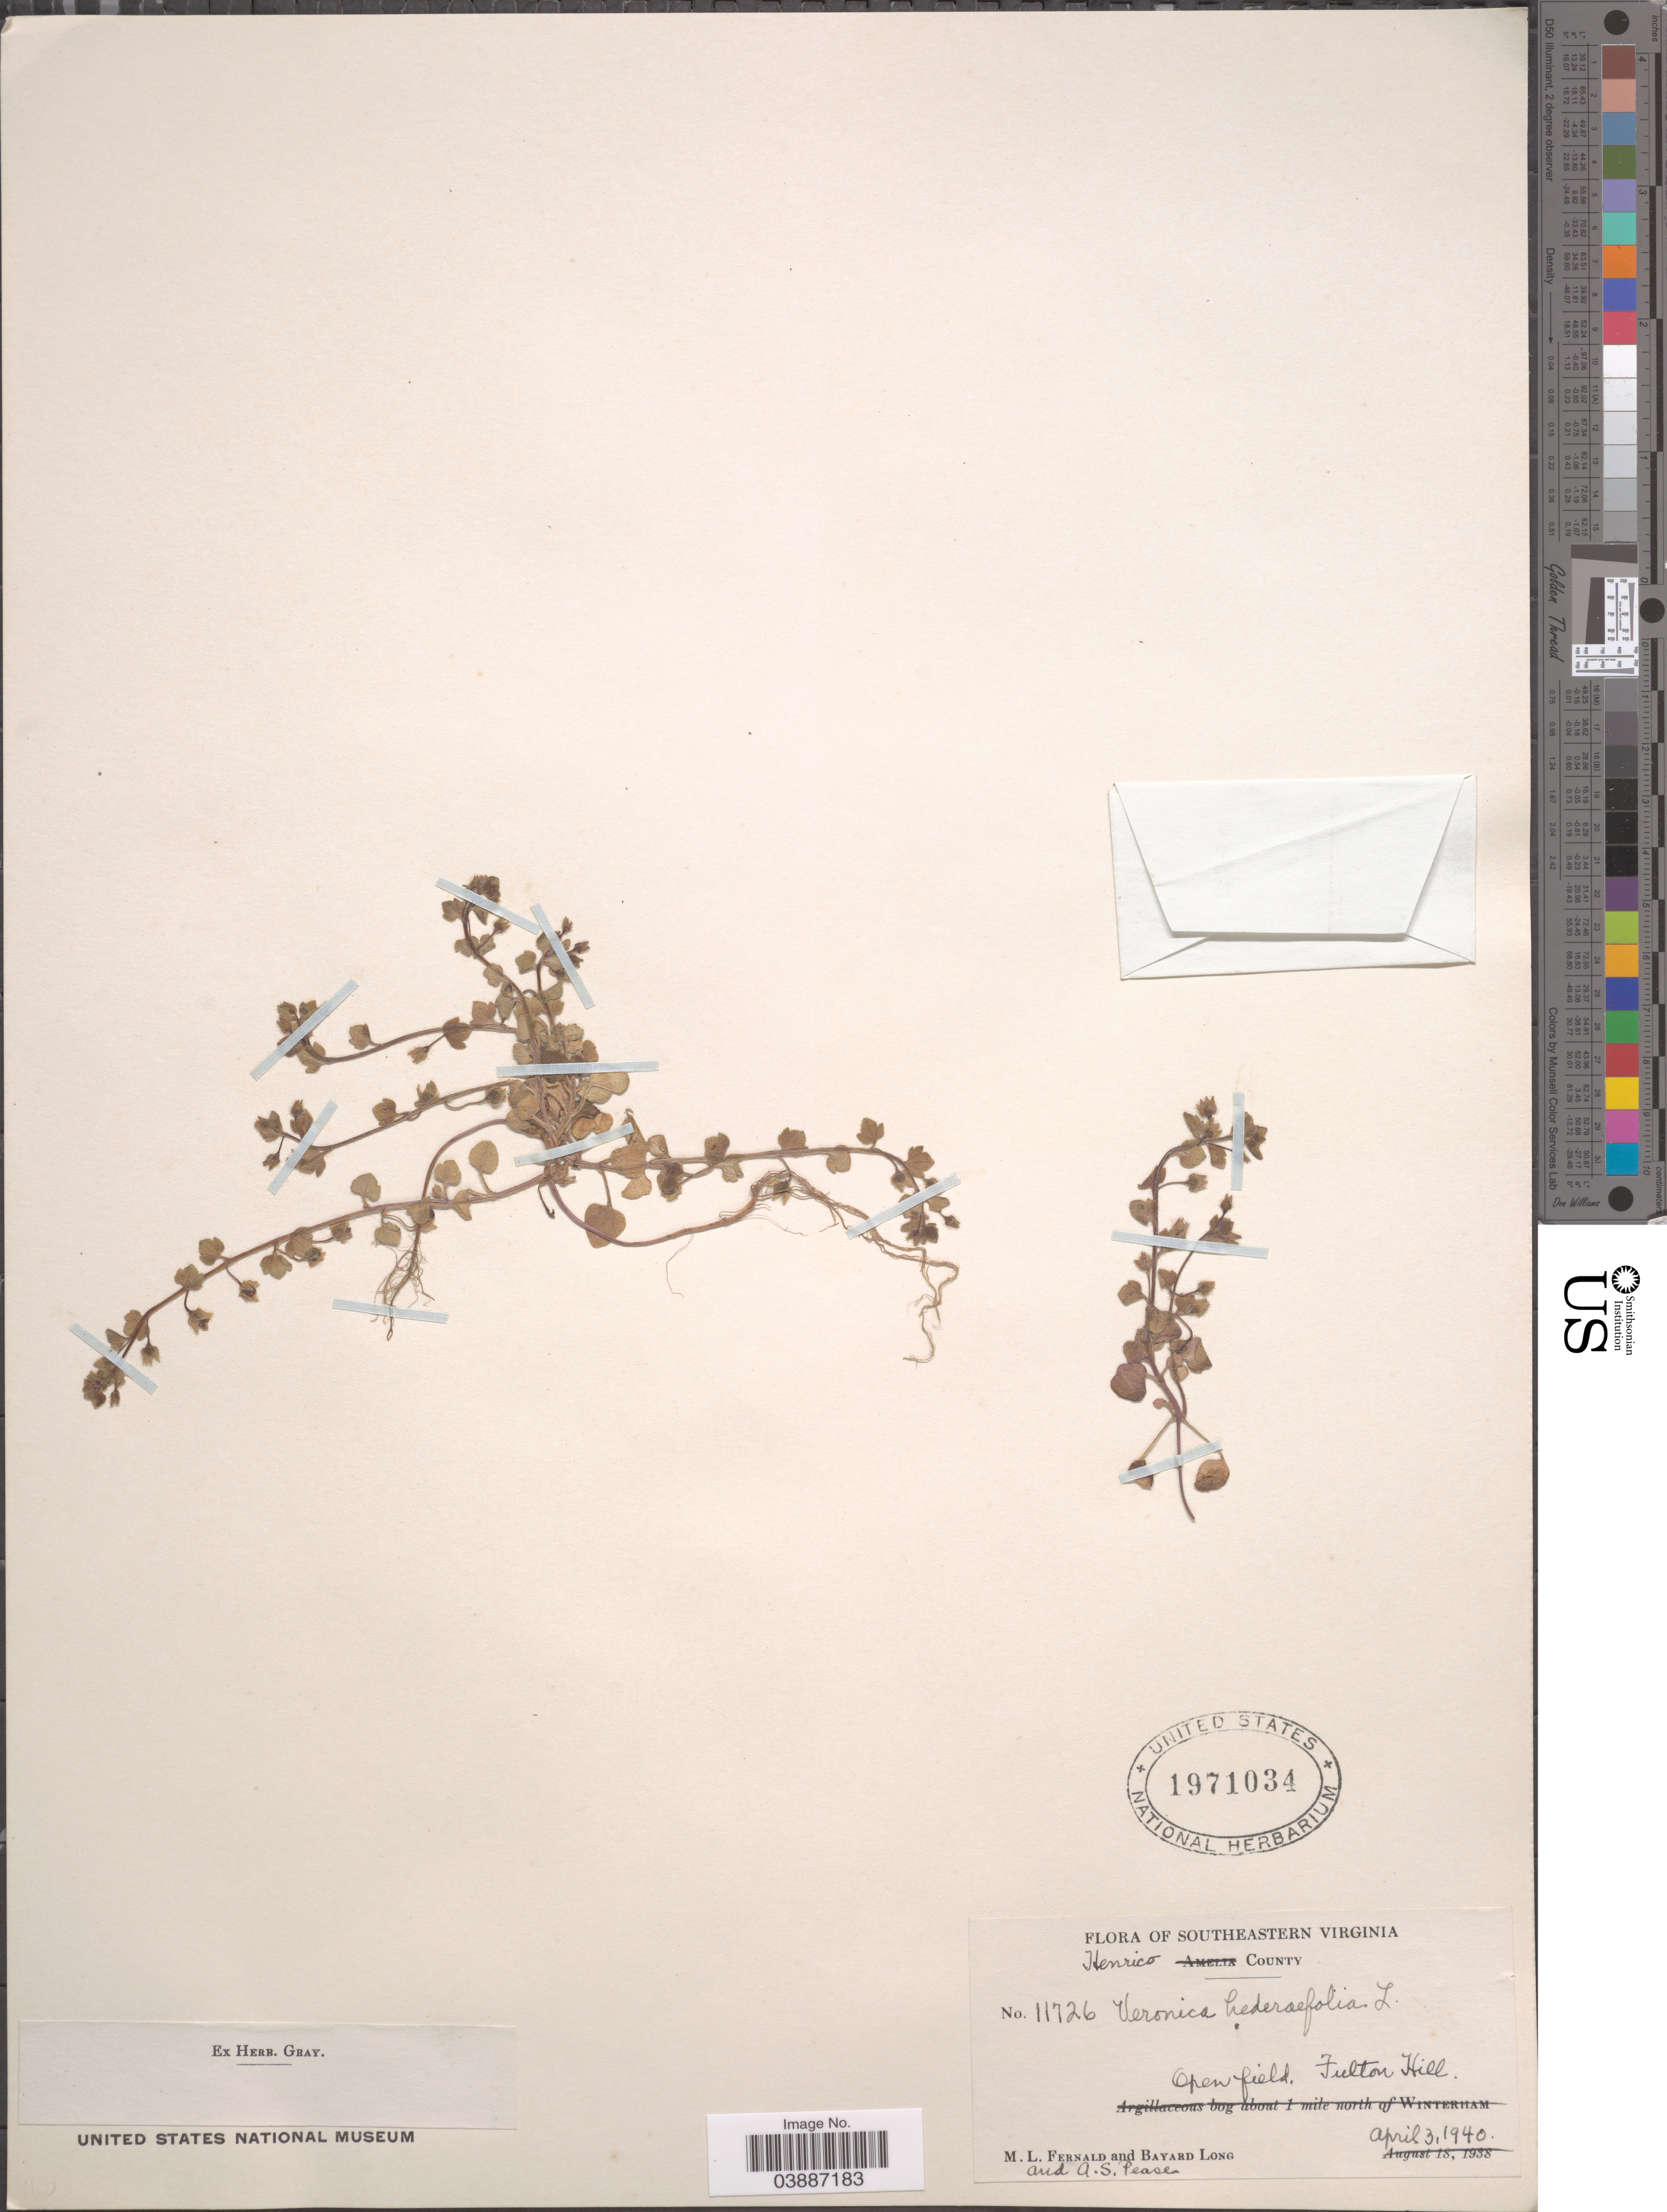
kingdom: Plantae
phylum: Tracheophyta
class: Magnoliopsida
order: Lamiales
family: Plantaginaceae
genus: Veronica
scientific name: Veronica hederifolia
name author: L.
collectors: M. L. Fernald, B. Long & A. S. Pease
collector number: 11726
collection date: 1940-04-03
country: United States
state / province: Virginia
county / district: Henrico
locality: Southeastern Virginia. Henrico County. Fulton Hill.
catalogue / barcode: US 1971034